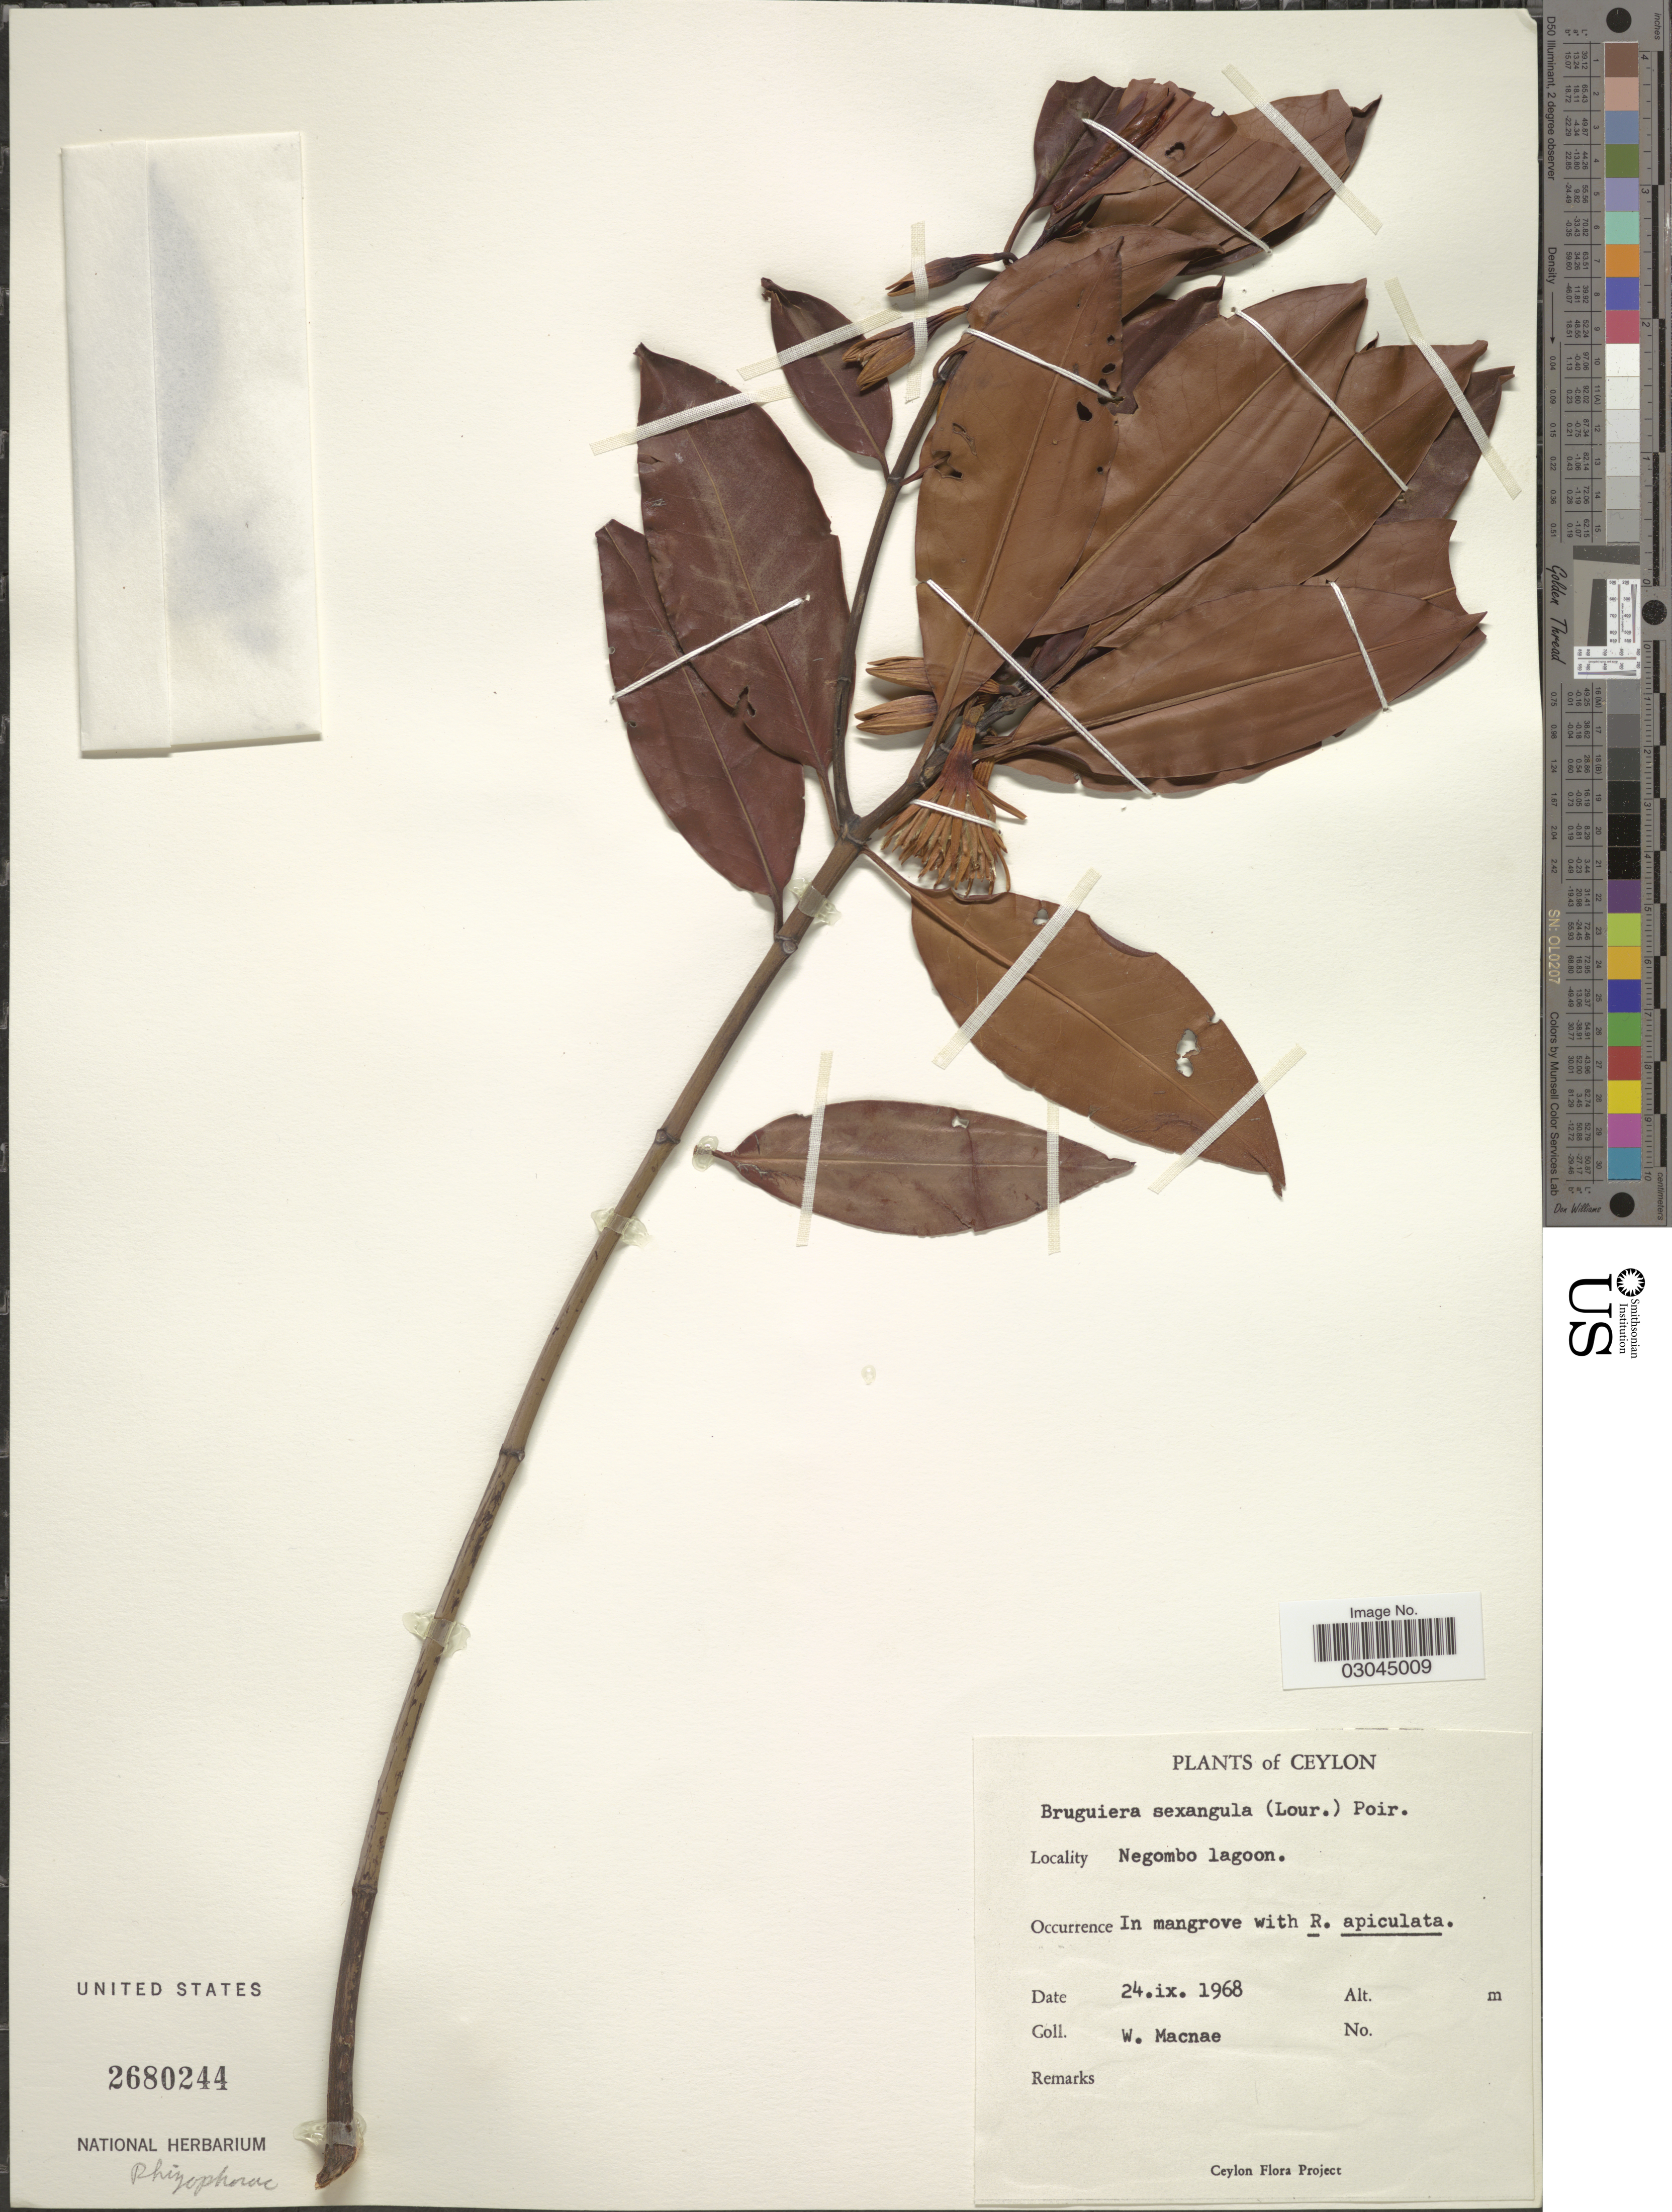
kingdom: Plantae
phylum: Tracheophyta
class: Magnoliopsida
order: Malpighiales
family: Rhizophoraceae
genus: Bruguiera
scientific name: Bruguiera sexangula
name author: (Lour.) Poir.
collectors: W. MacNae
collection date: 1968-09-24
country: Sri Lanka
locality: Ceylon, Negombo lagoon.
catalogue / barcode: US 2680244